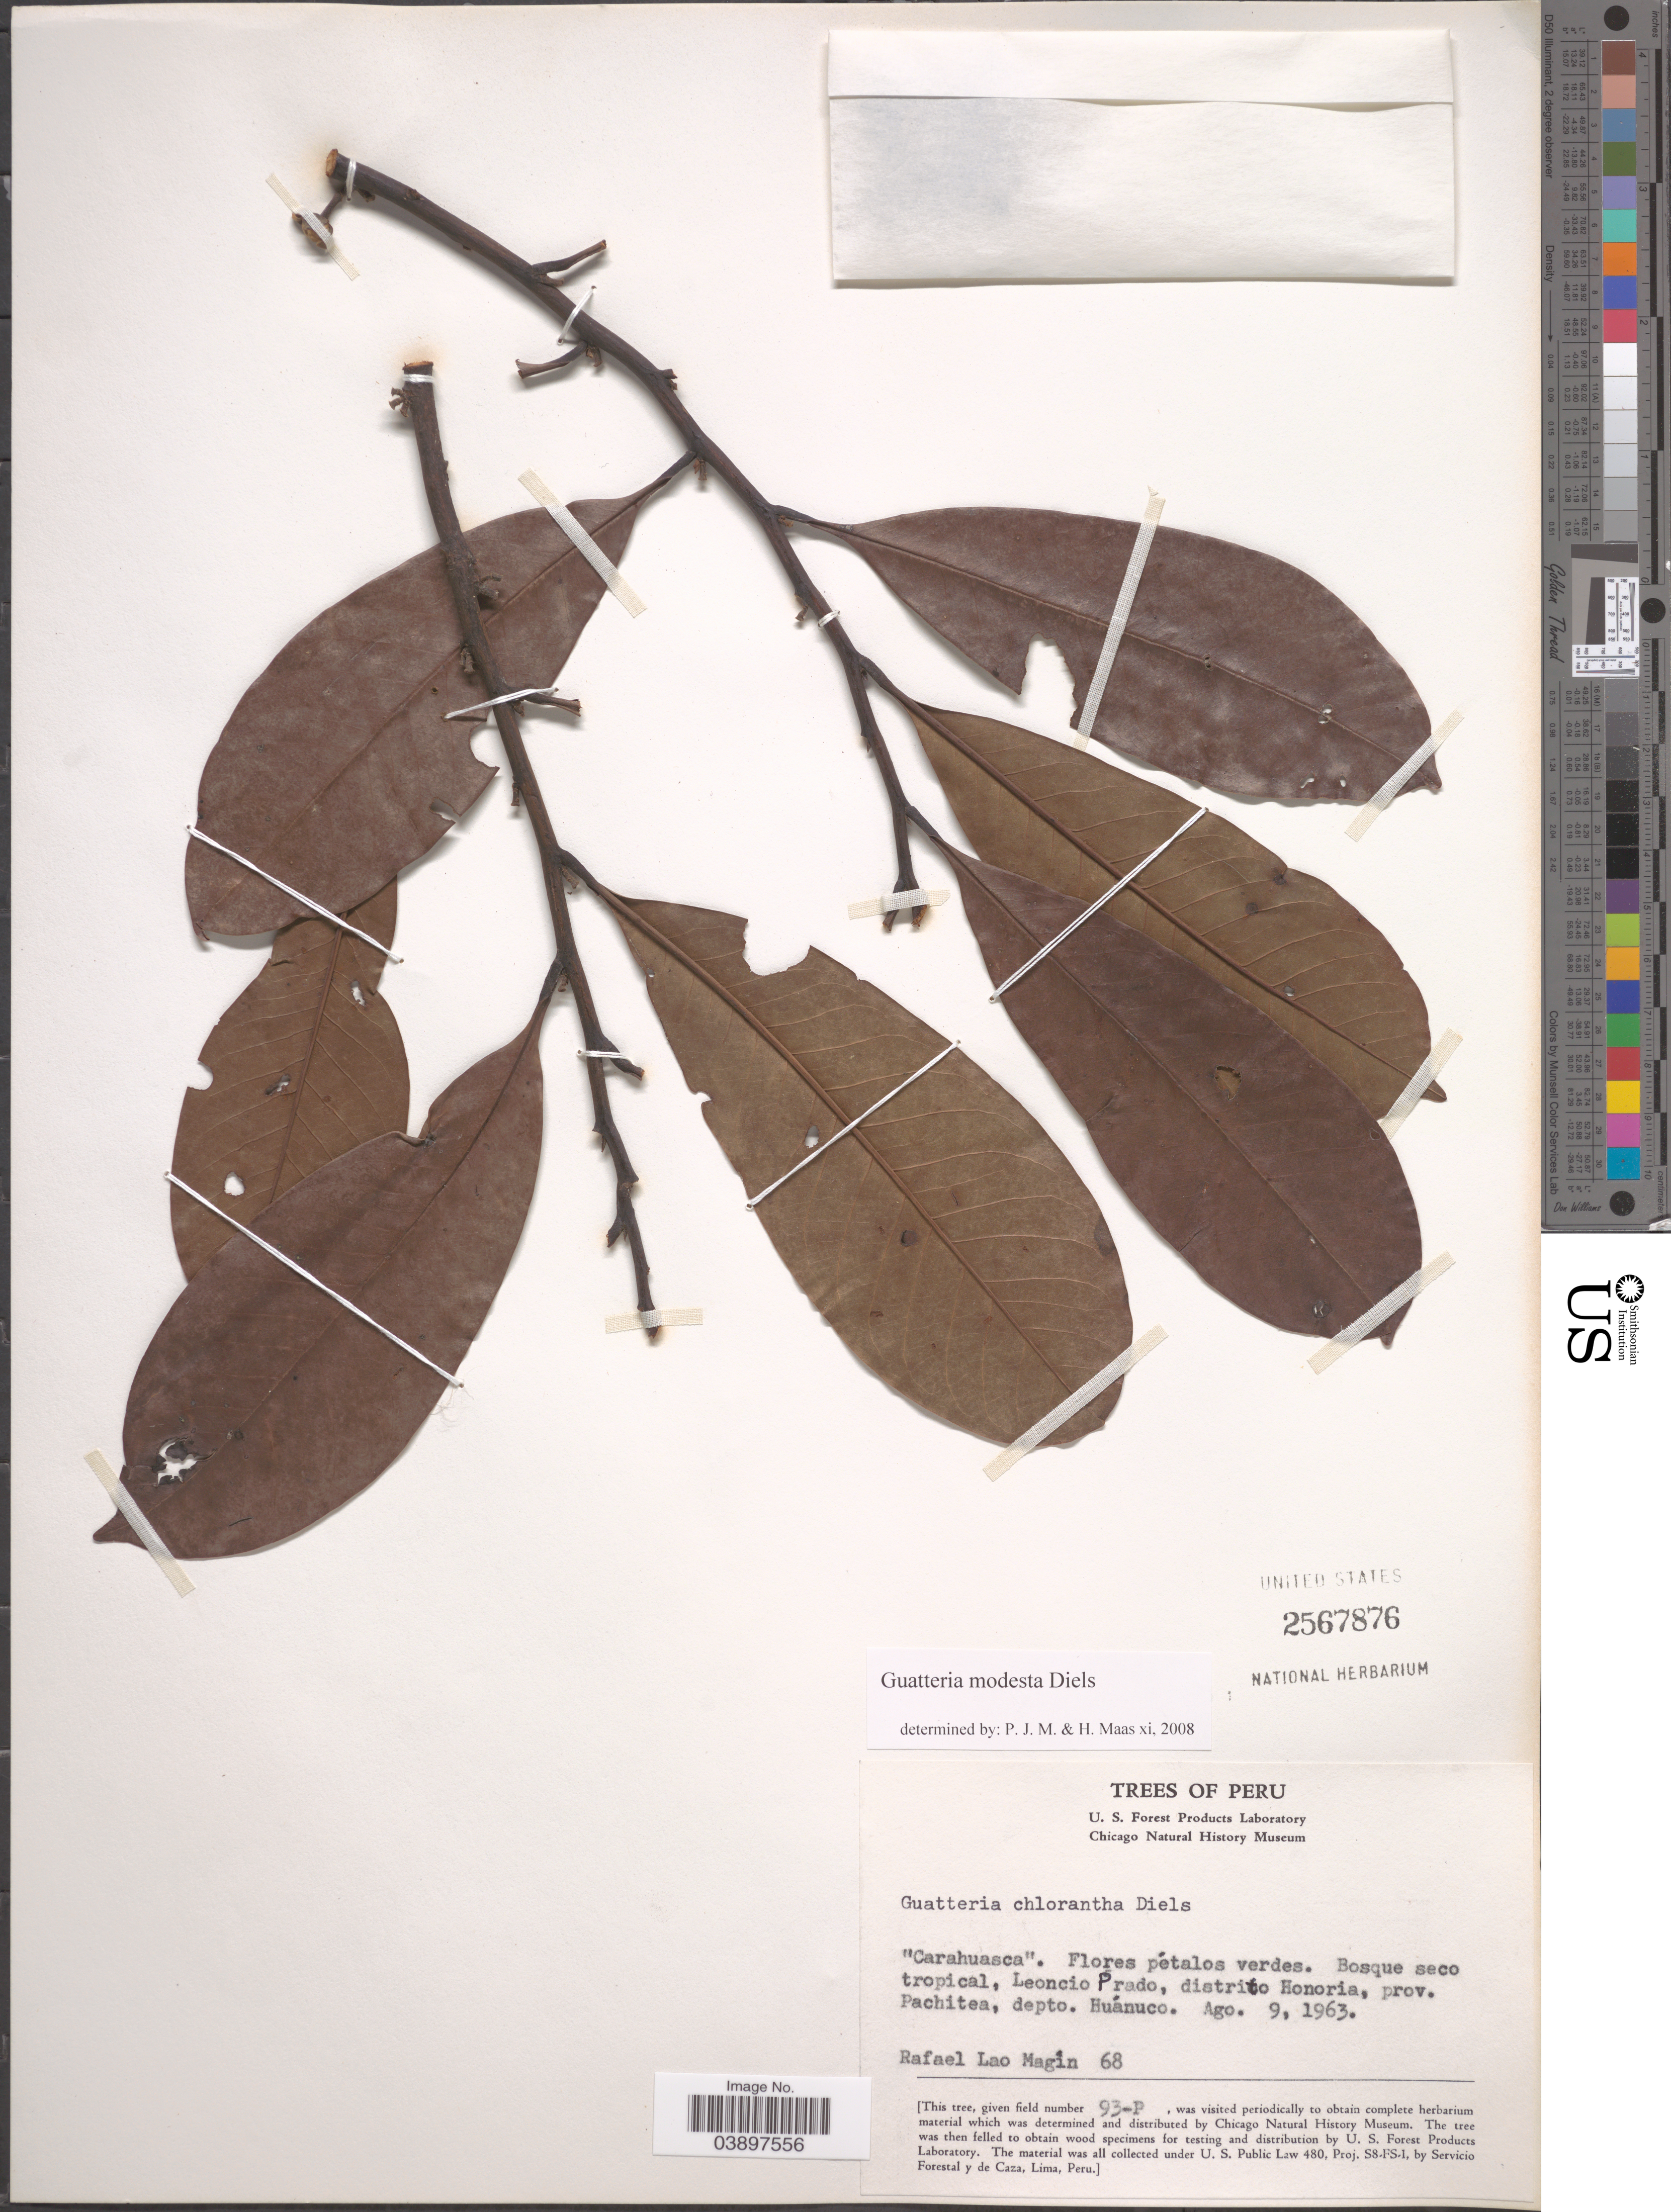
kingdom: Plantae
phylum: Tracheophyta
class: Magnoliopsida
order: Magnoliales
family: Annonaceae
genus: Guatteria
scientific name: Guatteria modesta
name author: Diels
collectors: R. L. Magin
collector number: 68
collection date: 1963-08-09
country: Peru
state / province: Huánuco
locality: Leoncio Prado, distrito Honoria, prov. Pachitea, depto. Huánuco.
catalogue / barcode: US 2567876